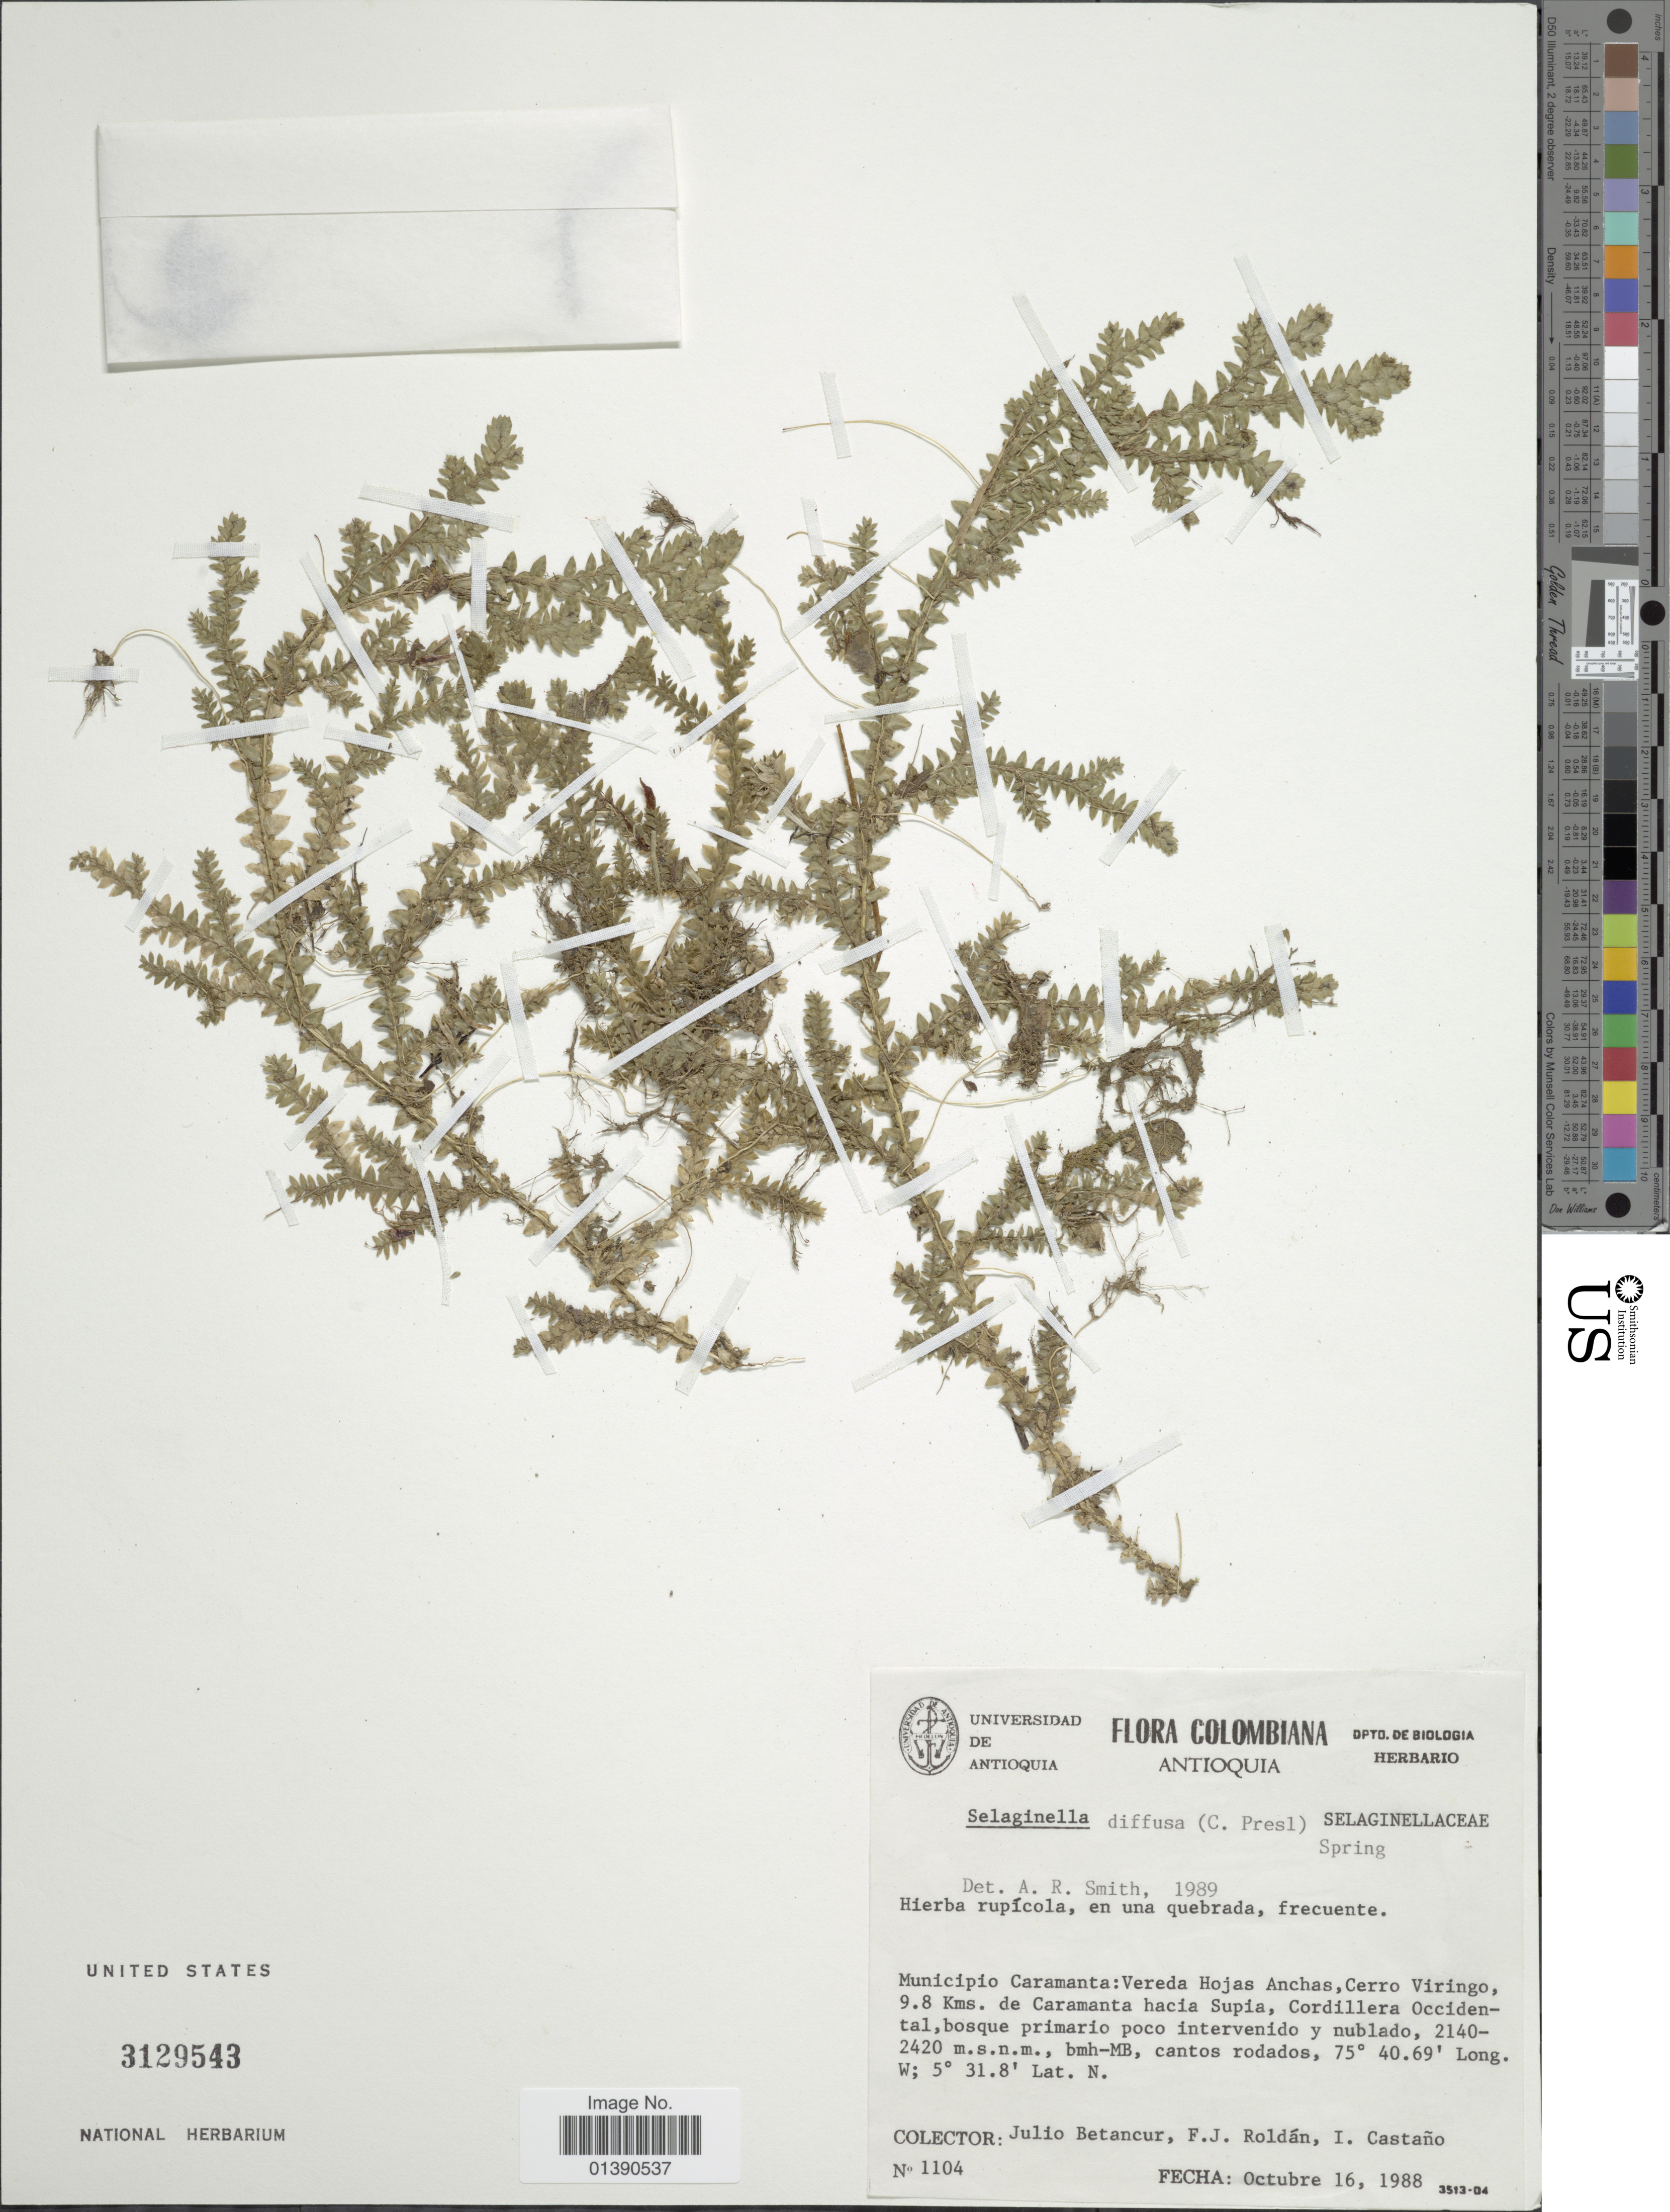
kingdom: Plantae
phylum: Tracheophyta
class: Lycopodiopsida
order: Selaginellales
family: Selaginellaceae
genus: Selaginella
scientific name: Selaginella diffusa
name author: (C. Presl) Spring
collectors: J. Betancur, F. J. Roldán & I. Castaño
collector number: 1104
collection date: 1988-10-16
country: Colombia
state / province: Antioquia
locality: Municpio Caramanta: Vereda Hojas Anchas, Cerro Viringo, 9.8 Kms. de Caramanta hacia Supia, Cordillera Occidental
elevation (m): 2140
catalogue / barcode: US 3129543